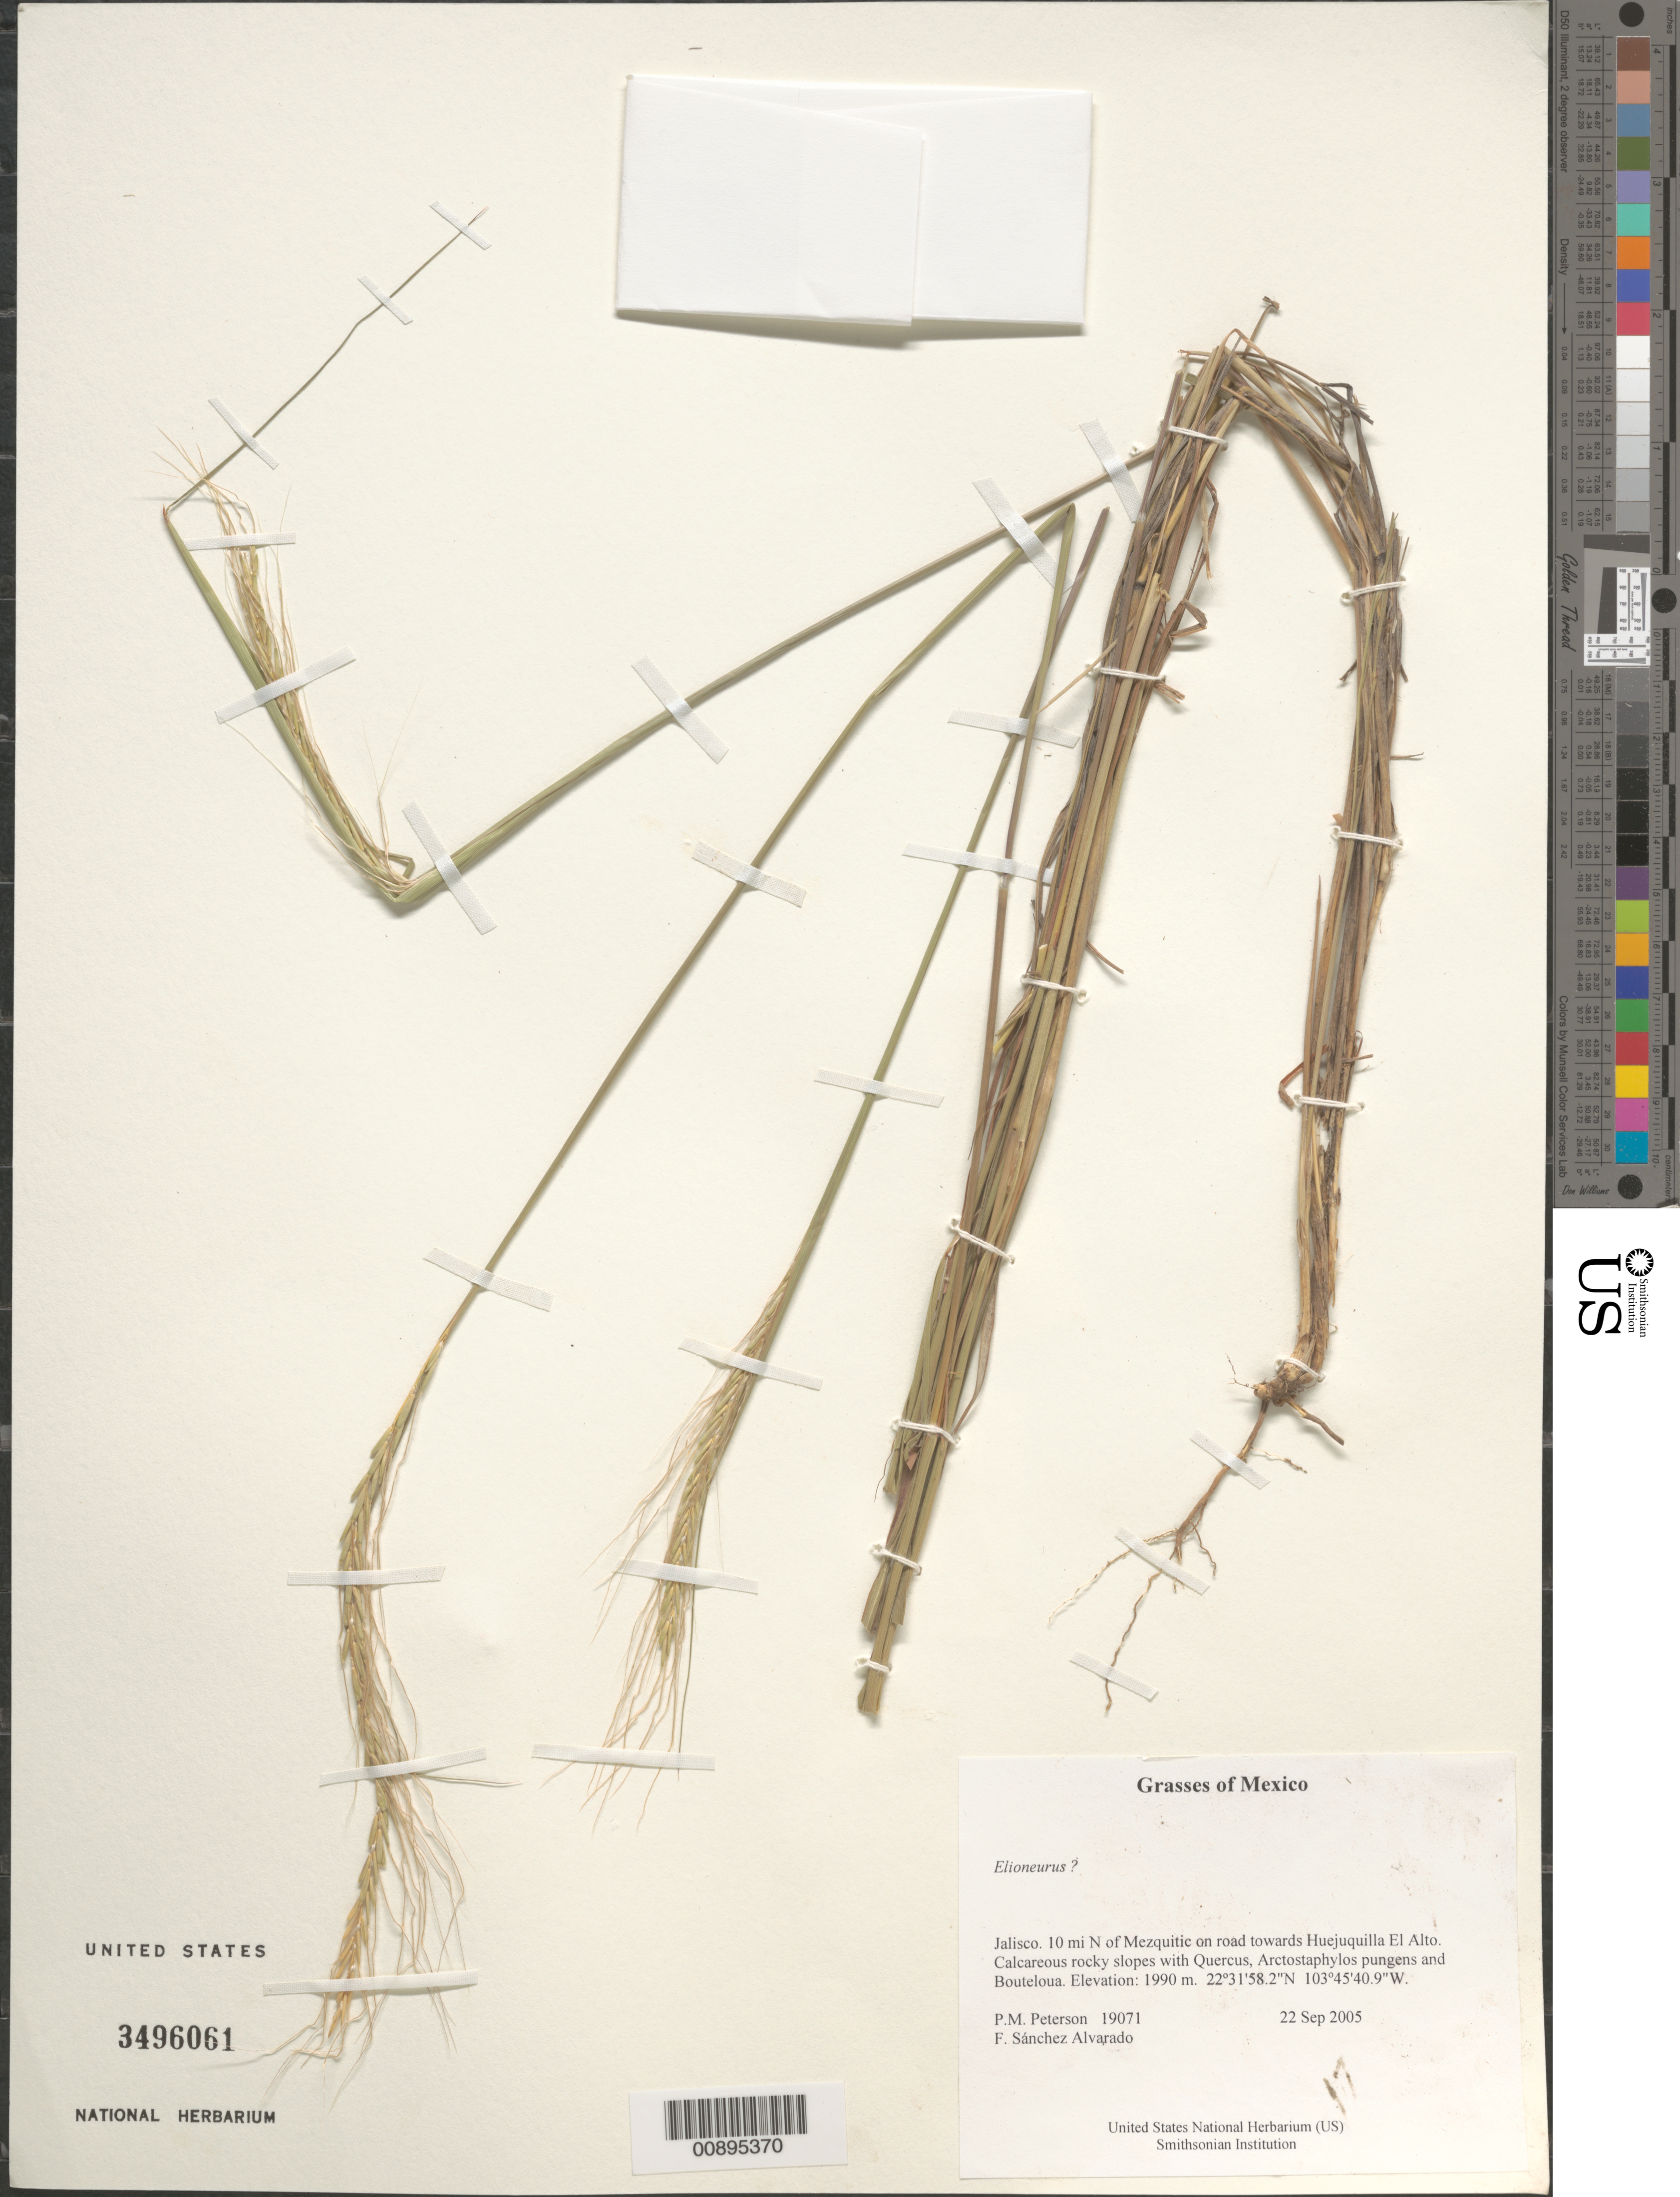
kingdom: Plantae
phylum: Tracheophyta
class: Liliopsida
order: Poales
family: Poaceae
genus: Elionurus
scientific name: Elionurus sp.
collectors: P. M. Peterson & F. Sánchez Alvarado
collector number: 19071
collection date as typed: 22 Sep 2005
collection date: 2005-09-22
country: Mexico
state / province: Jalisco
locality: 10 mi N of Mezquitic on road towards Huejuquilla El Alto. Calcareous rocky slopes with Quercus, Arctostaphylos pungens and Bouteloua.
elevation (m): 1990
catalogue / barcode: US 3496061